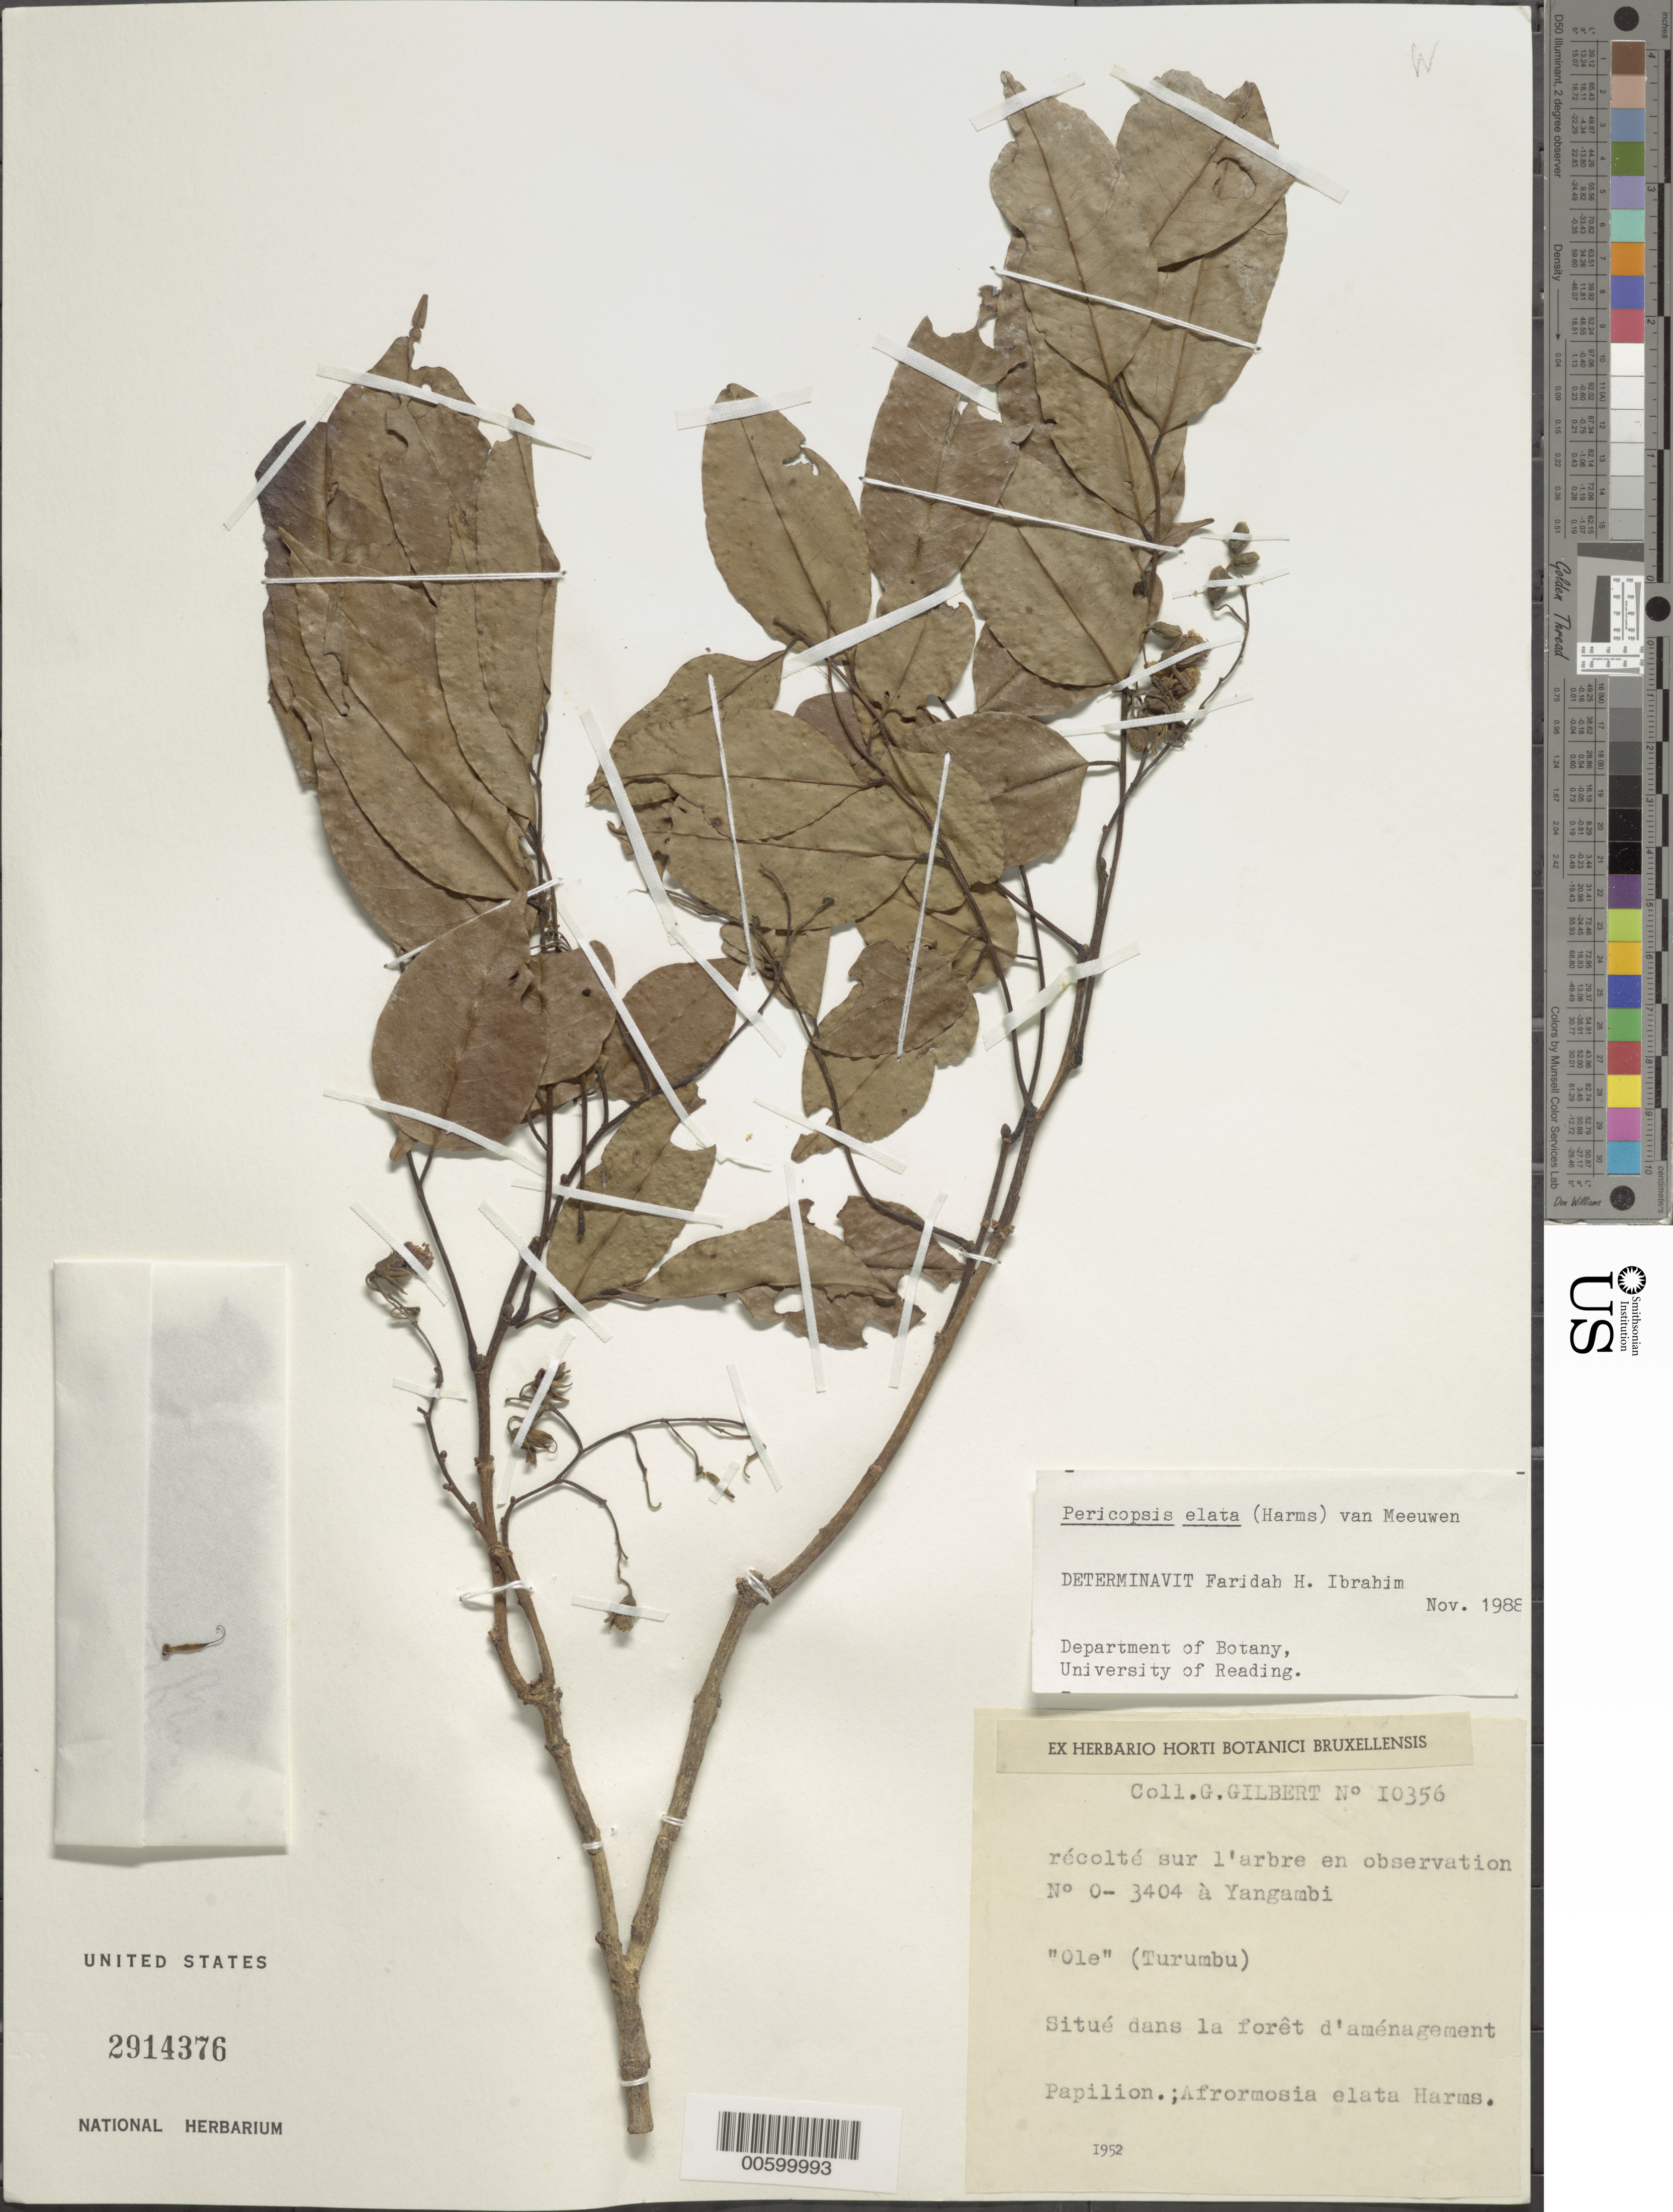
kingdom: Plantae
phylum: Tracheophyta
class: Magnoliopsida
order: Fabales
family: Fabaceae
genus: Pericopsis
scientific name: Pericopsis elata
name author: Harms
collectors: G. Gilbert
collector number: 10356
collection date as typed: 1952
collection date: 1952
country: Congo, Democratic Republic of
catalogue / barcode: US 2914376